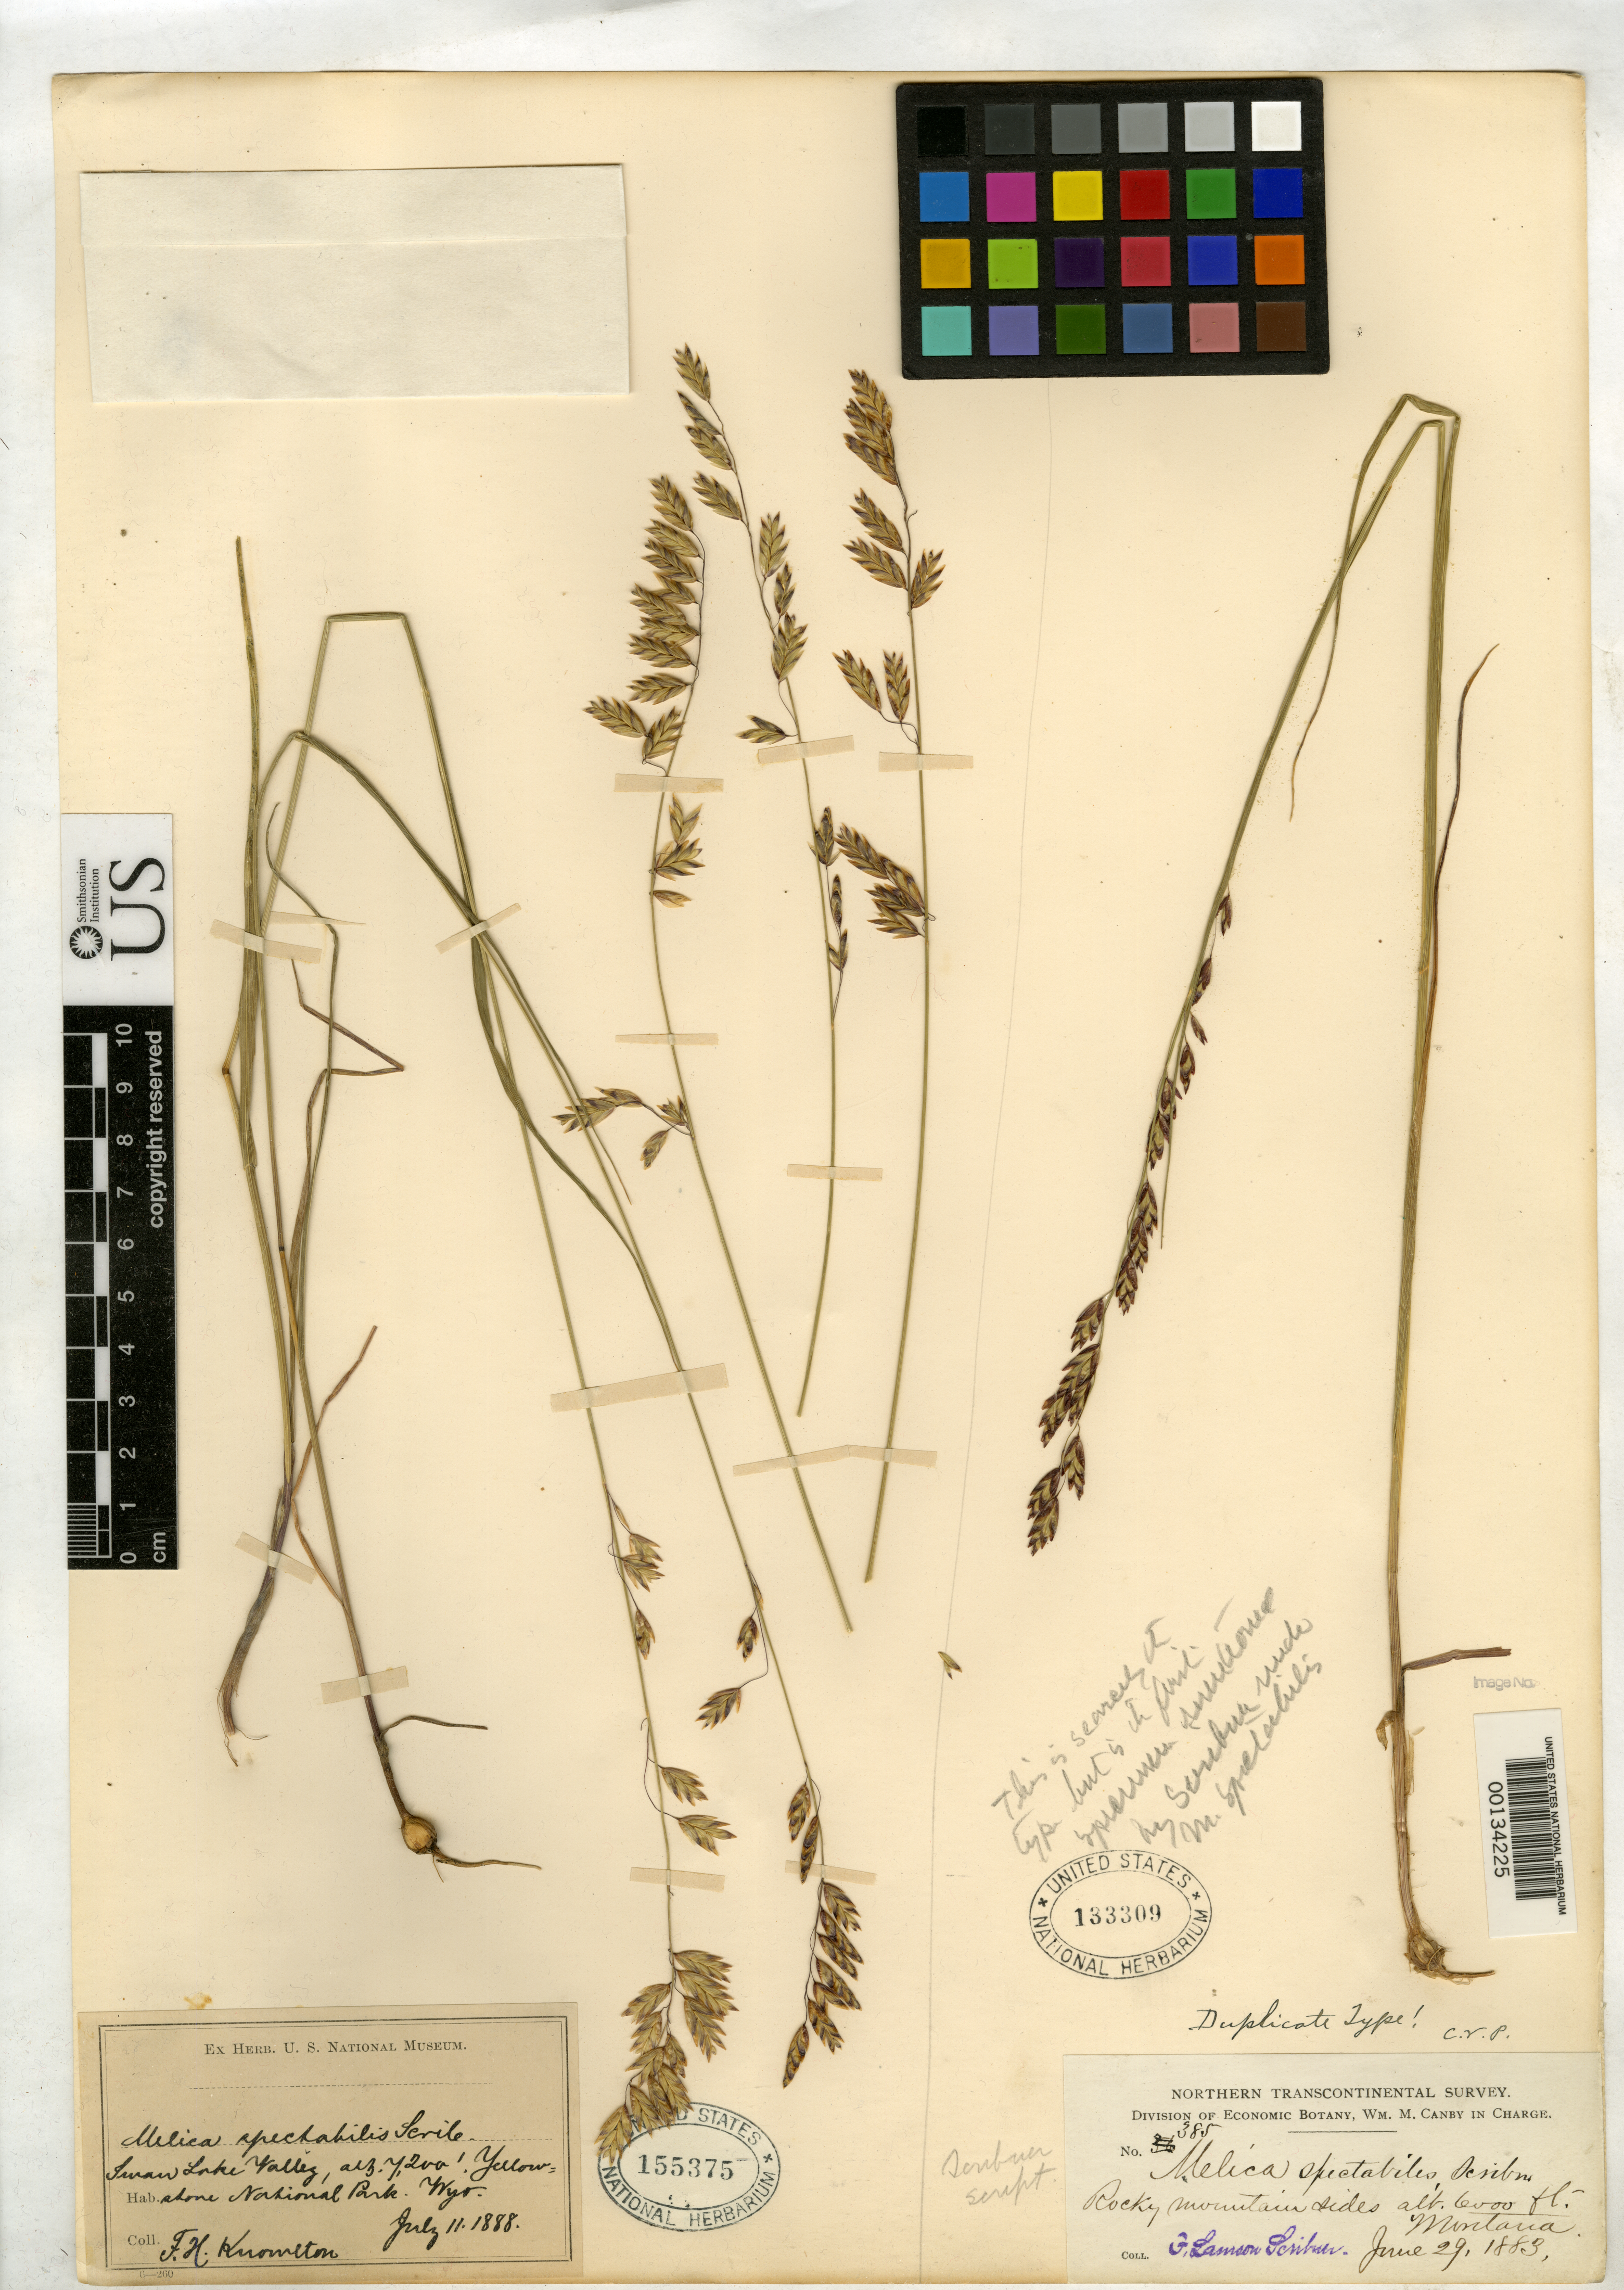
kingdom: Plantae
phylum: Tracheophyta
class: Liliopsida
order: Poales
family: Poaceae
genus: Melica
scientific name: Melica spectabilis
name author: Scribn.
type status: Syntype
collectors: F. L. Scribner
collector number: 385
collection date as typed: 29 Jun 1883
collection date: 1883-06-29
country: United States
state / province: Montana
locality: Alt. 6000 ft.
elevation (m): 1829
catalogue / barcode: US 133309